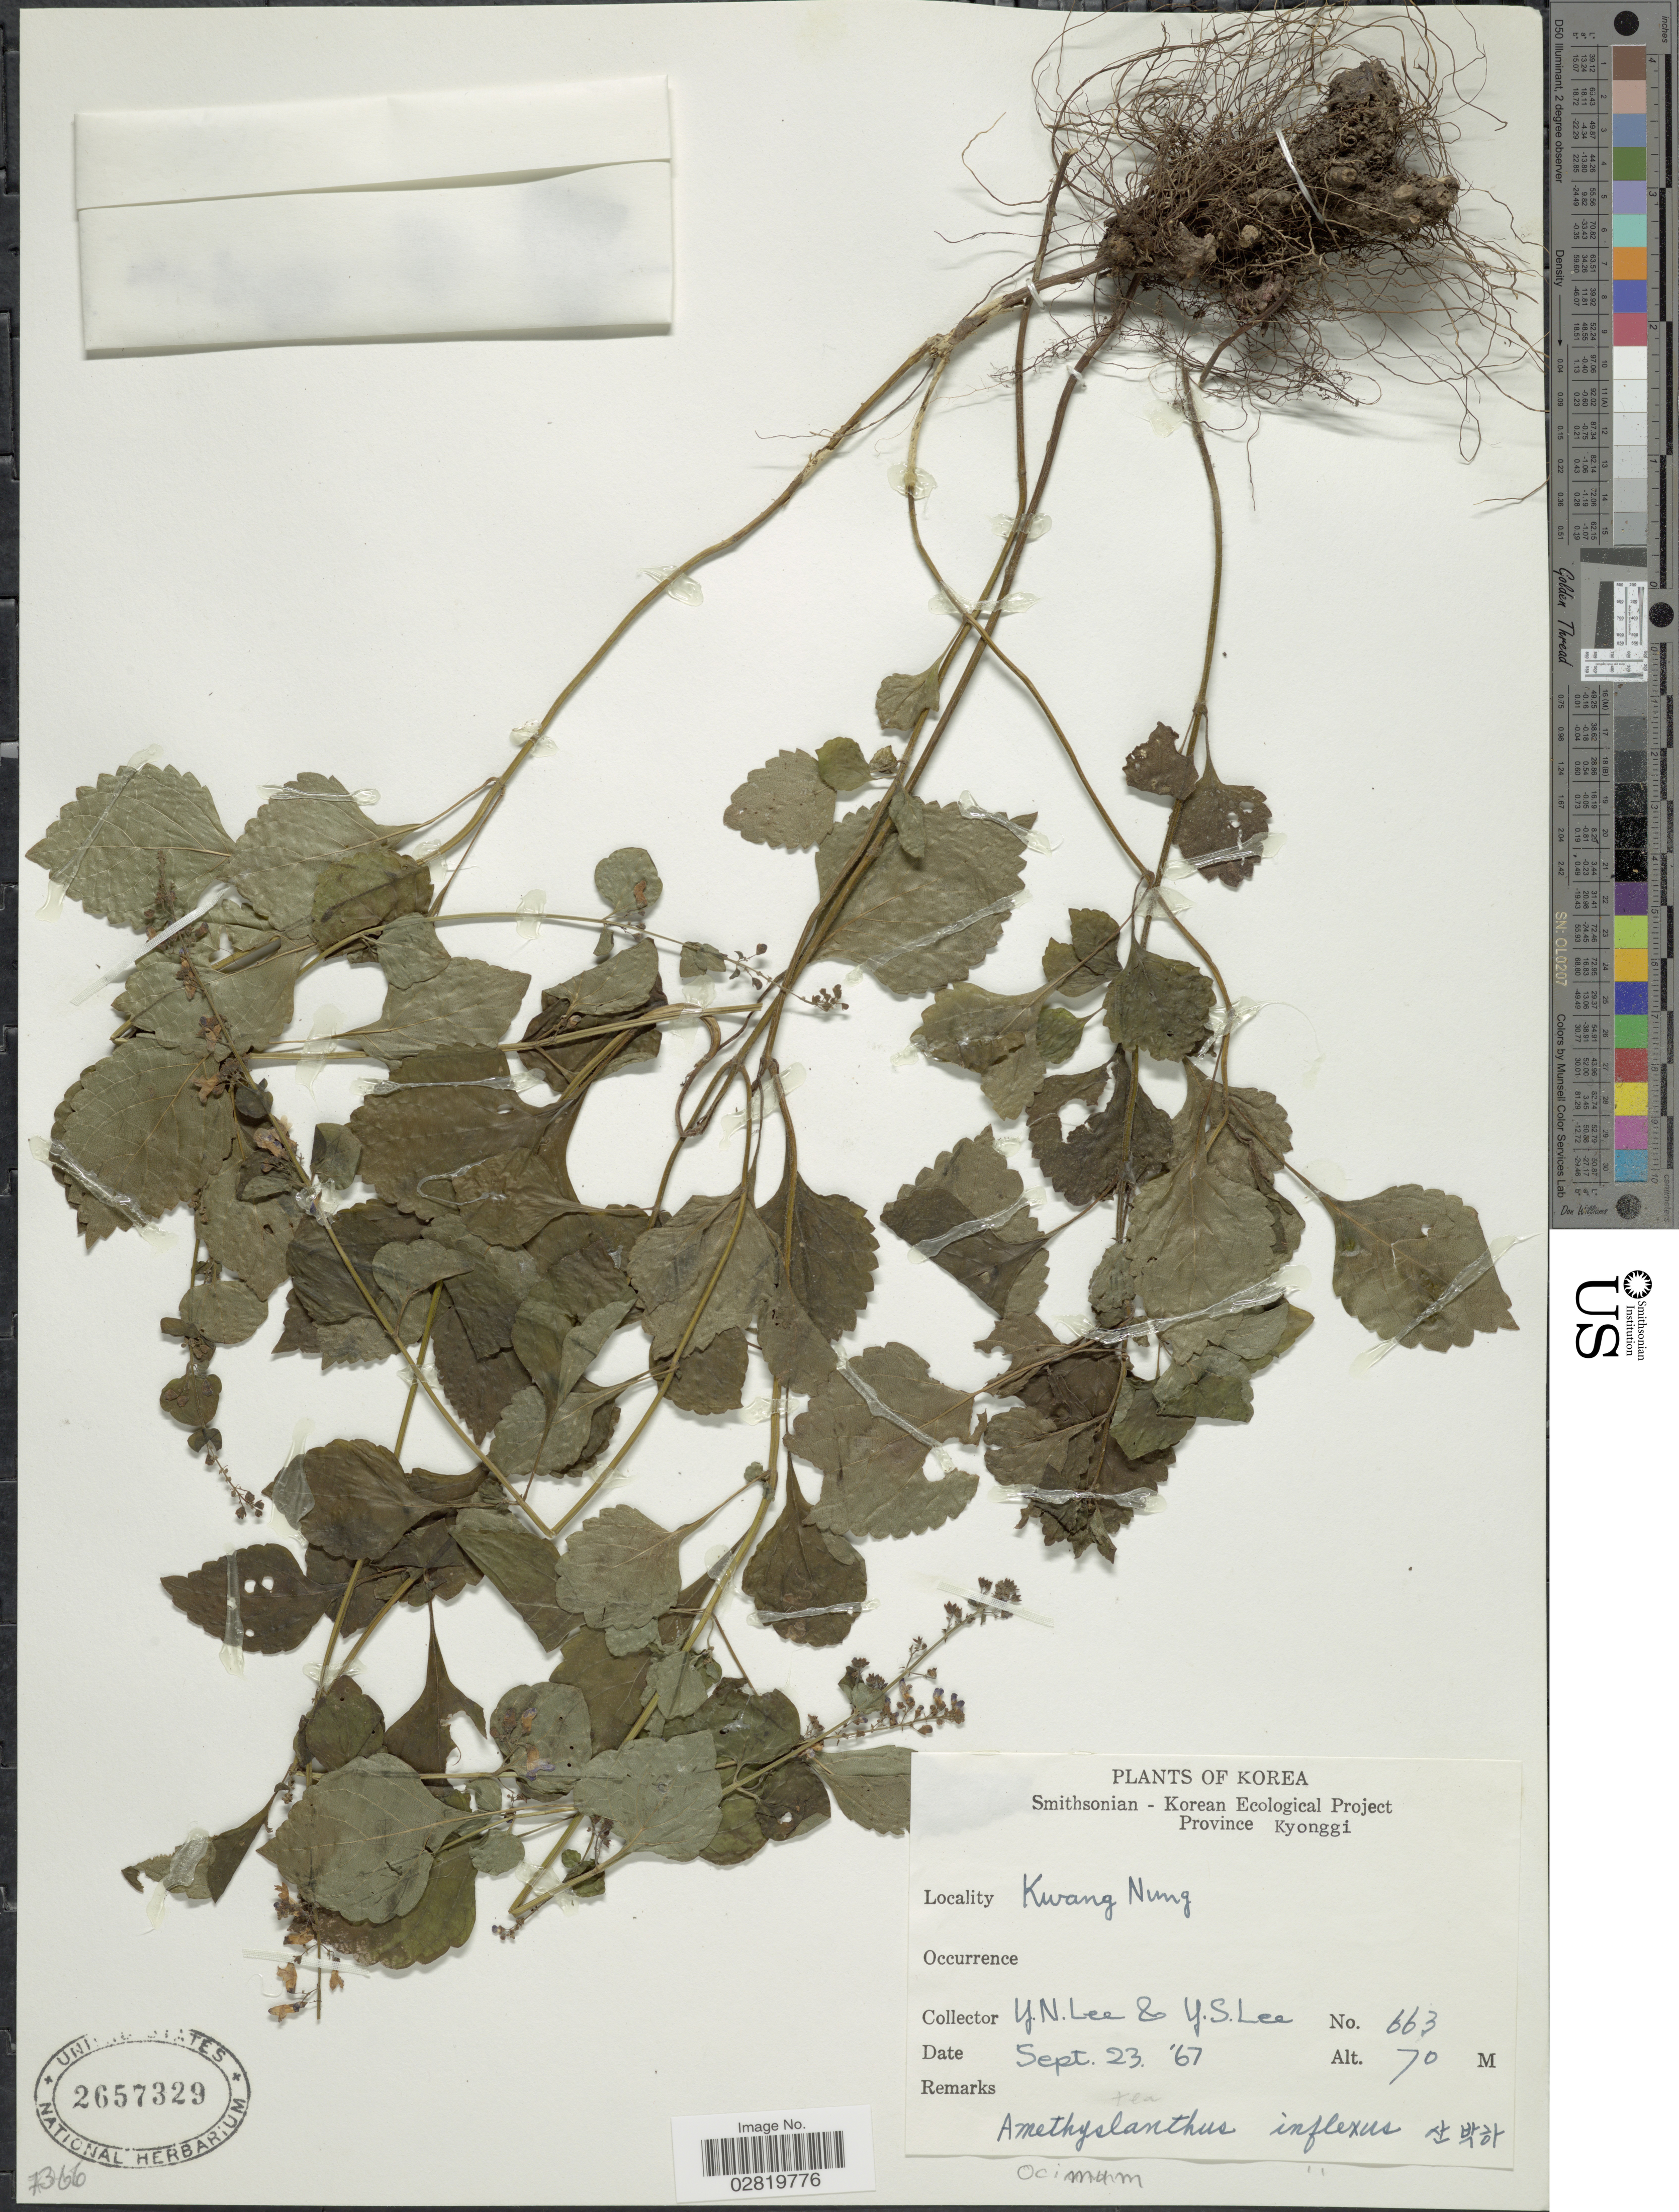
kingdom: Plantae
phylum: Tracheophyta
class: Magnoliopsida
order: Lamiales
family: Lamiaceae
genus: Ocimum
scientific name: Ocimum inflexum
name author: Thunb.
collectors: Y. N. Lee & Y. S. Lee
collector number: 663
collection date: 1967-09-23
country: South Korea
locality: Province Kyonggi, Kwang Nung.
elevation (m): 70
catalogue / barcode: US 2657329